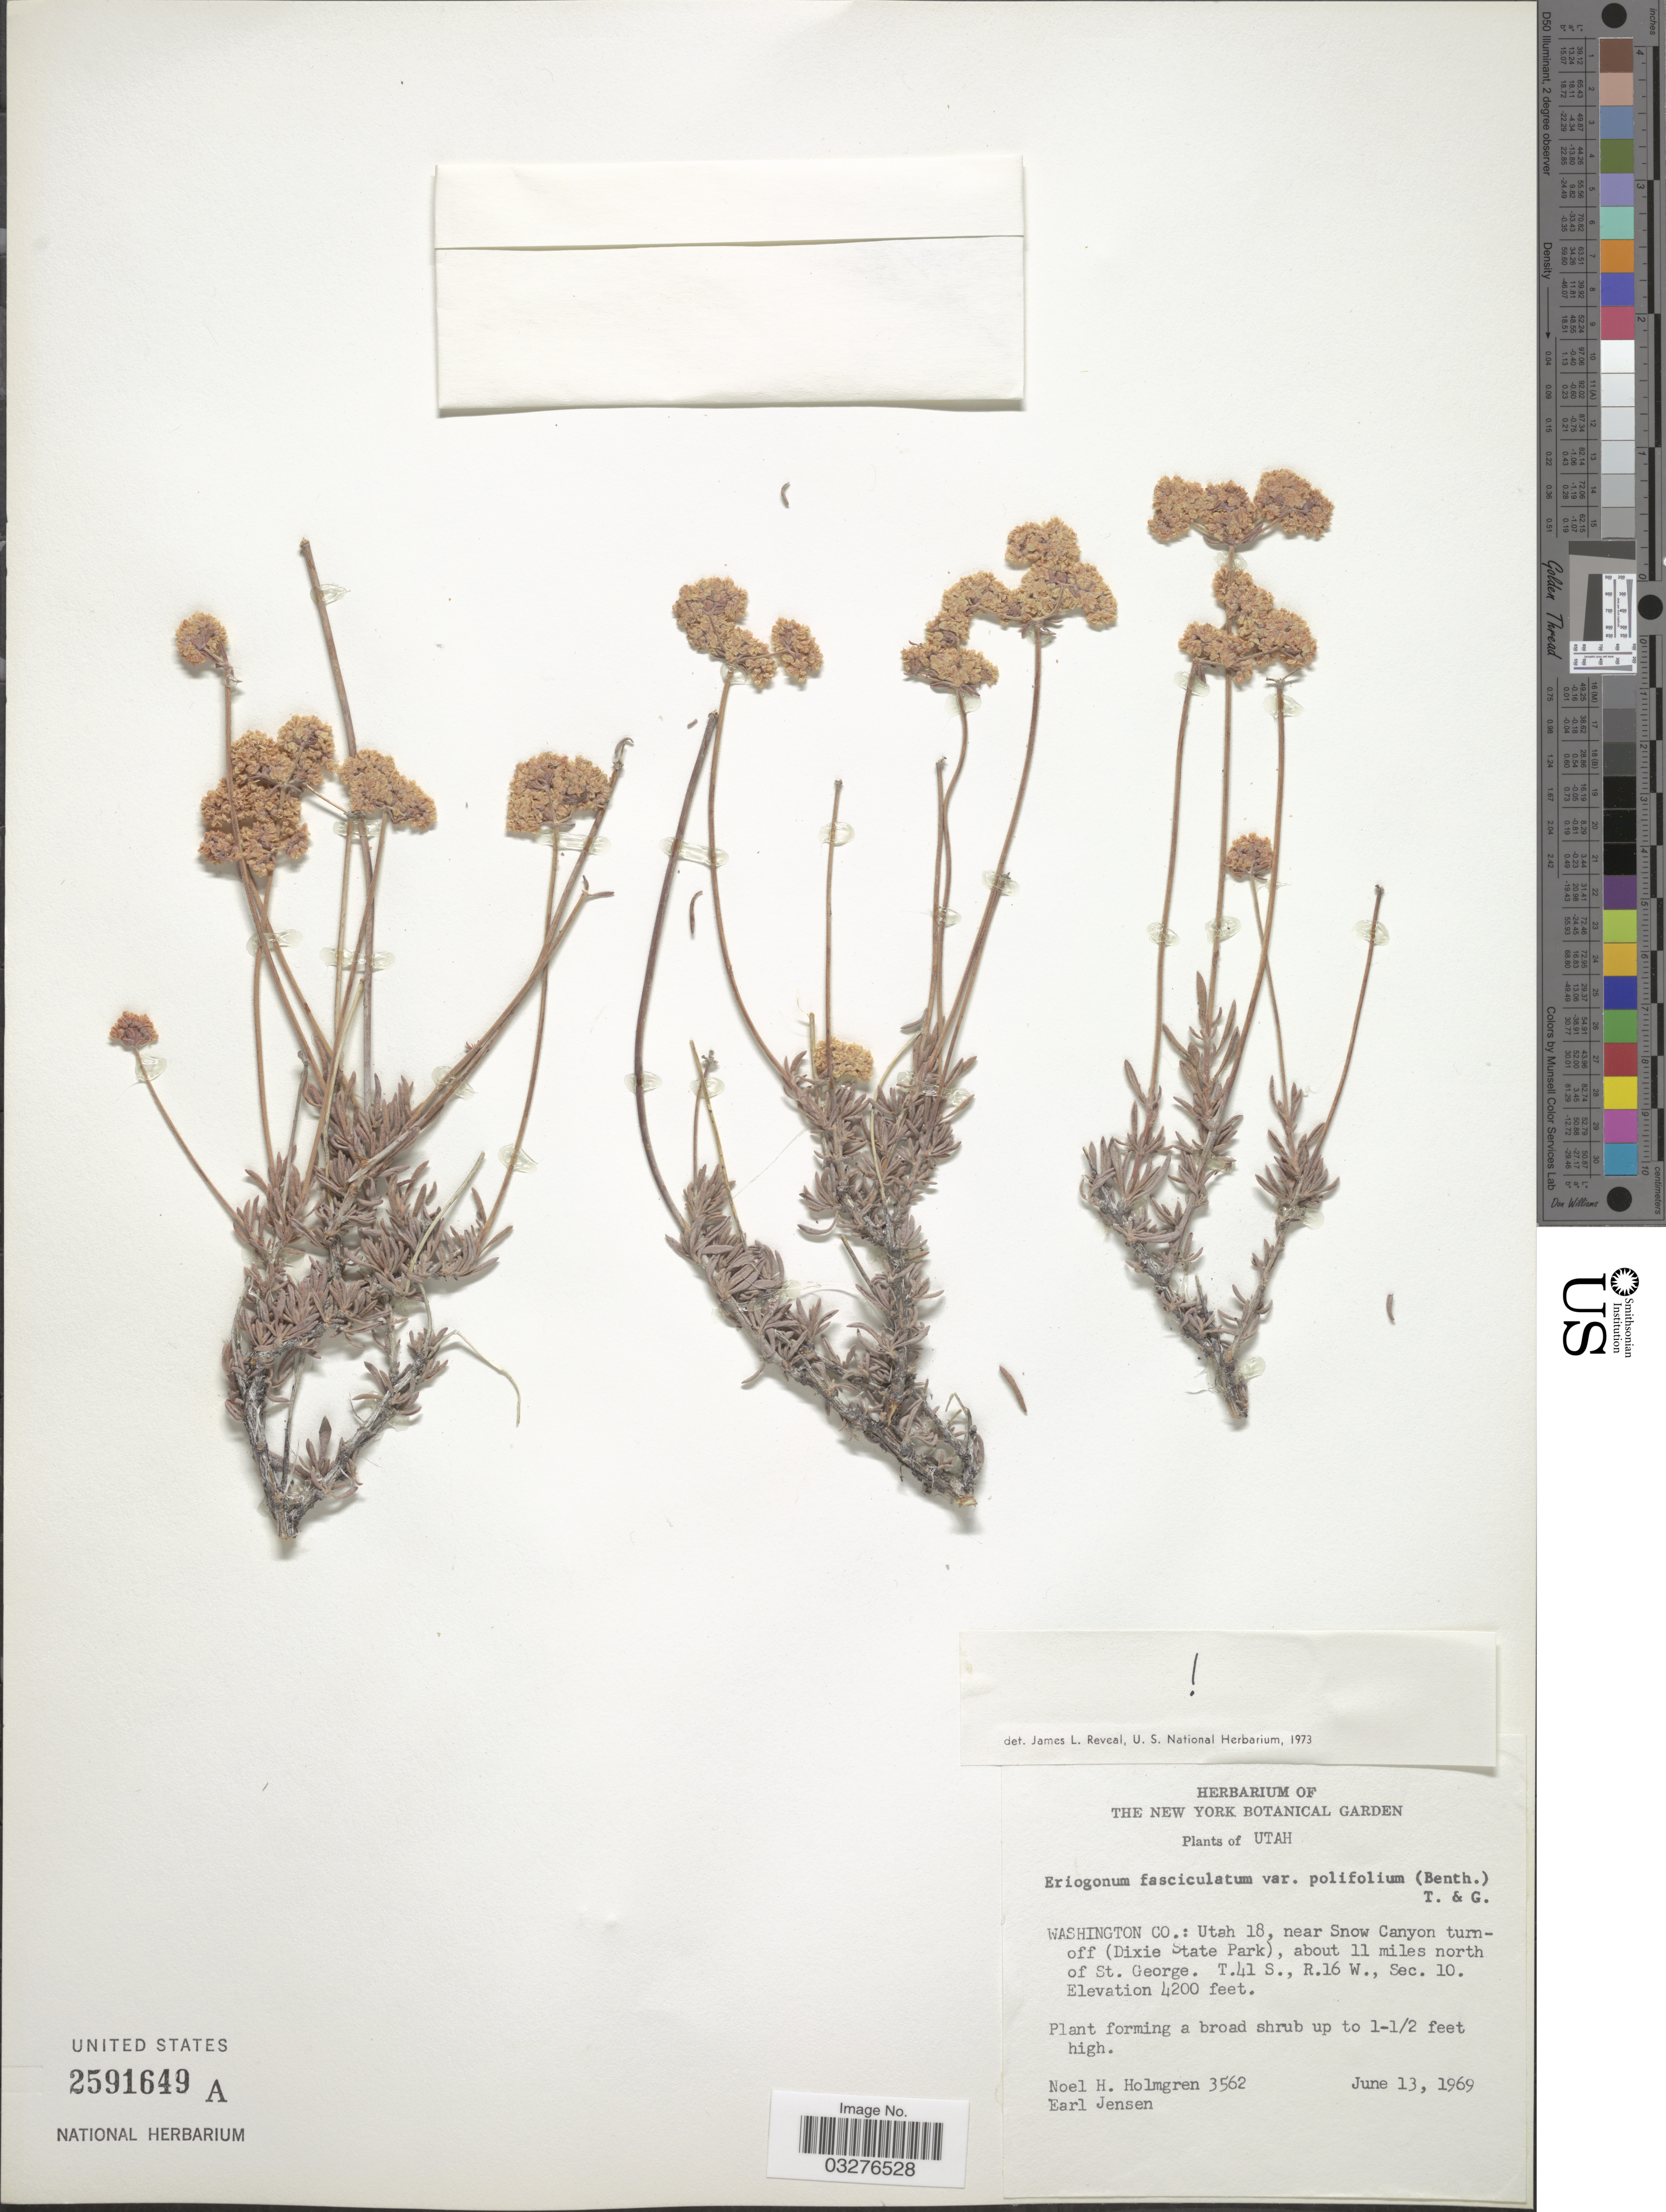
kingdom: Plantae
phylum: Tracheophyta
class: Magnoliopsida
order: Caryophyllales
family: Polygonaceae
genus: Eriogonum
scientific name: Eriogonum fasciculatum var. polifolium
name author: (Benth.) Torr. & A. Gray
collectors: N. H. Holmgren & E. Jensen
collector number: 3562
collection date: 1969-06-13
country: United States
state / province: Utah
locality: Washington Co.: Utah 18, near Snow Canyon turnoff (Dixie State Park), about 11 miles north of St. George, T.41 S, R.16 W, Sec. 10.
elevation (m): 1280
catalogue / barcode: US 2591649A